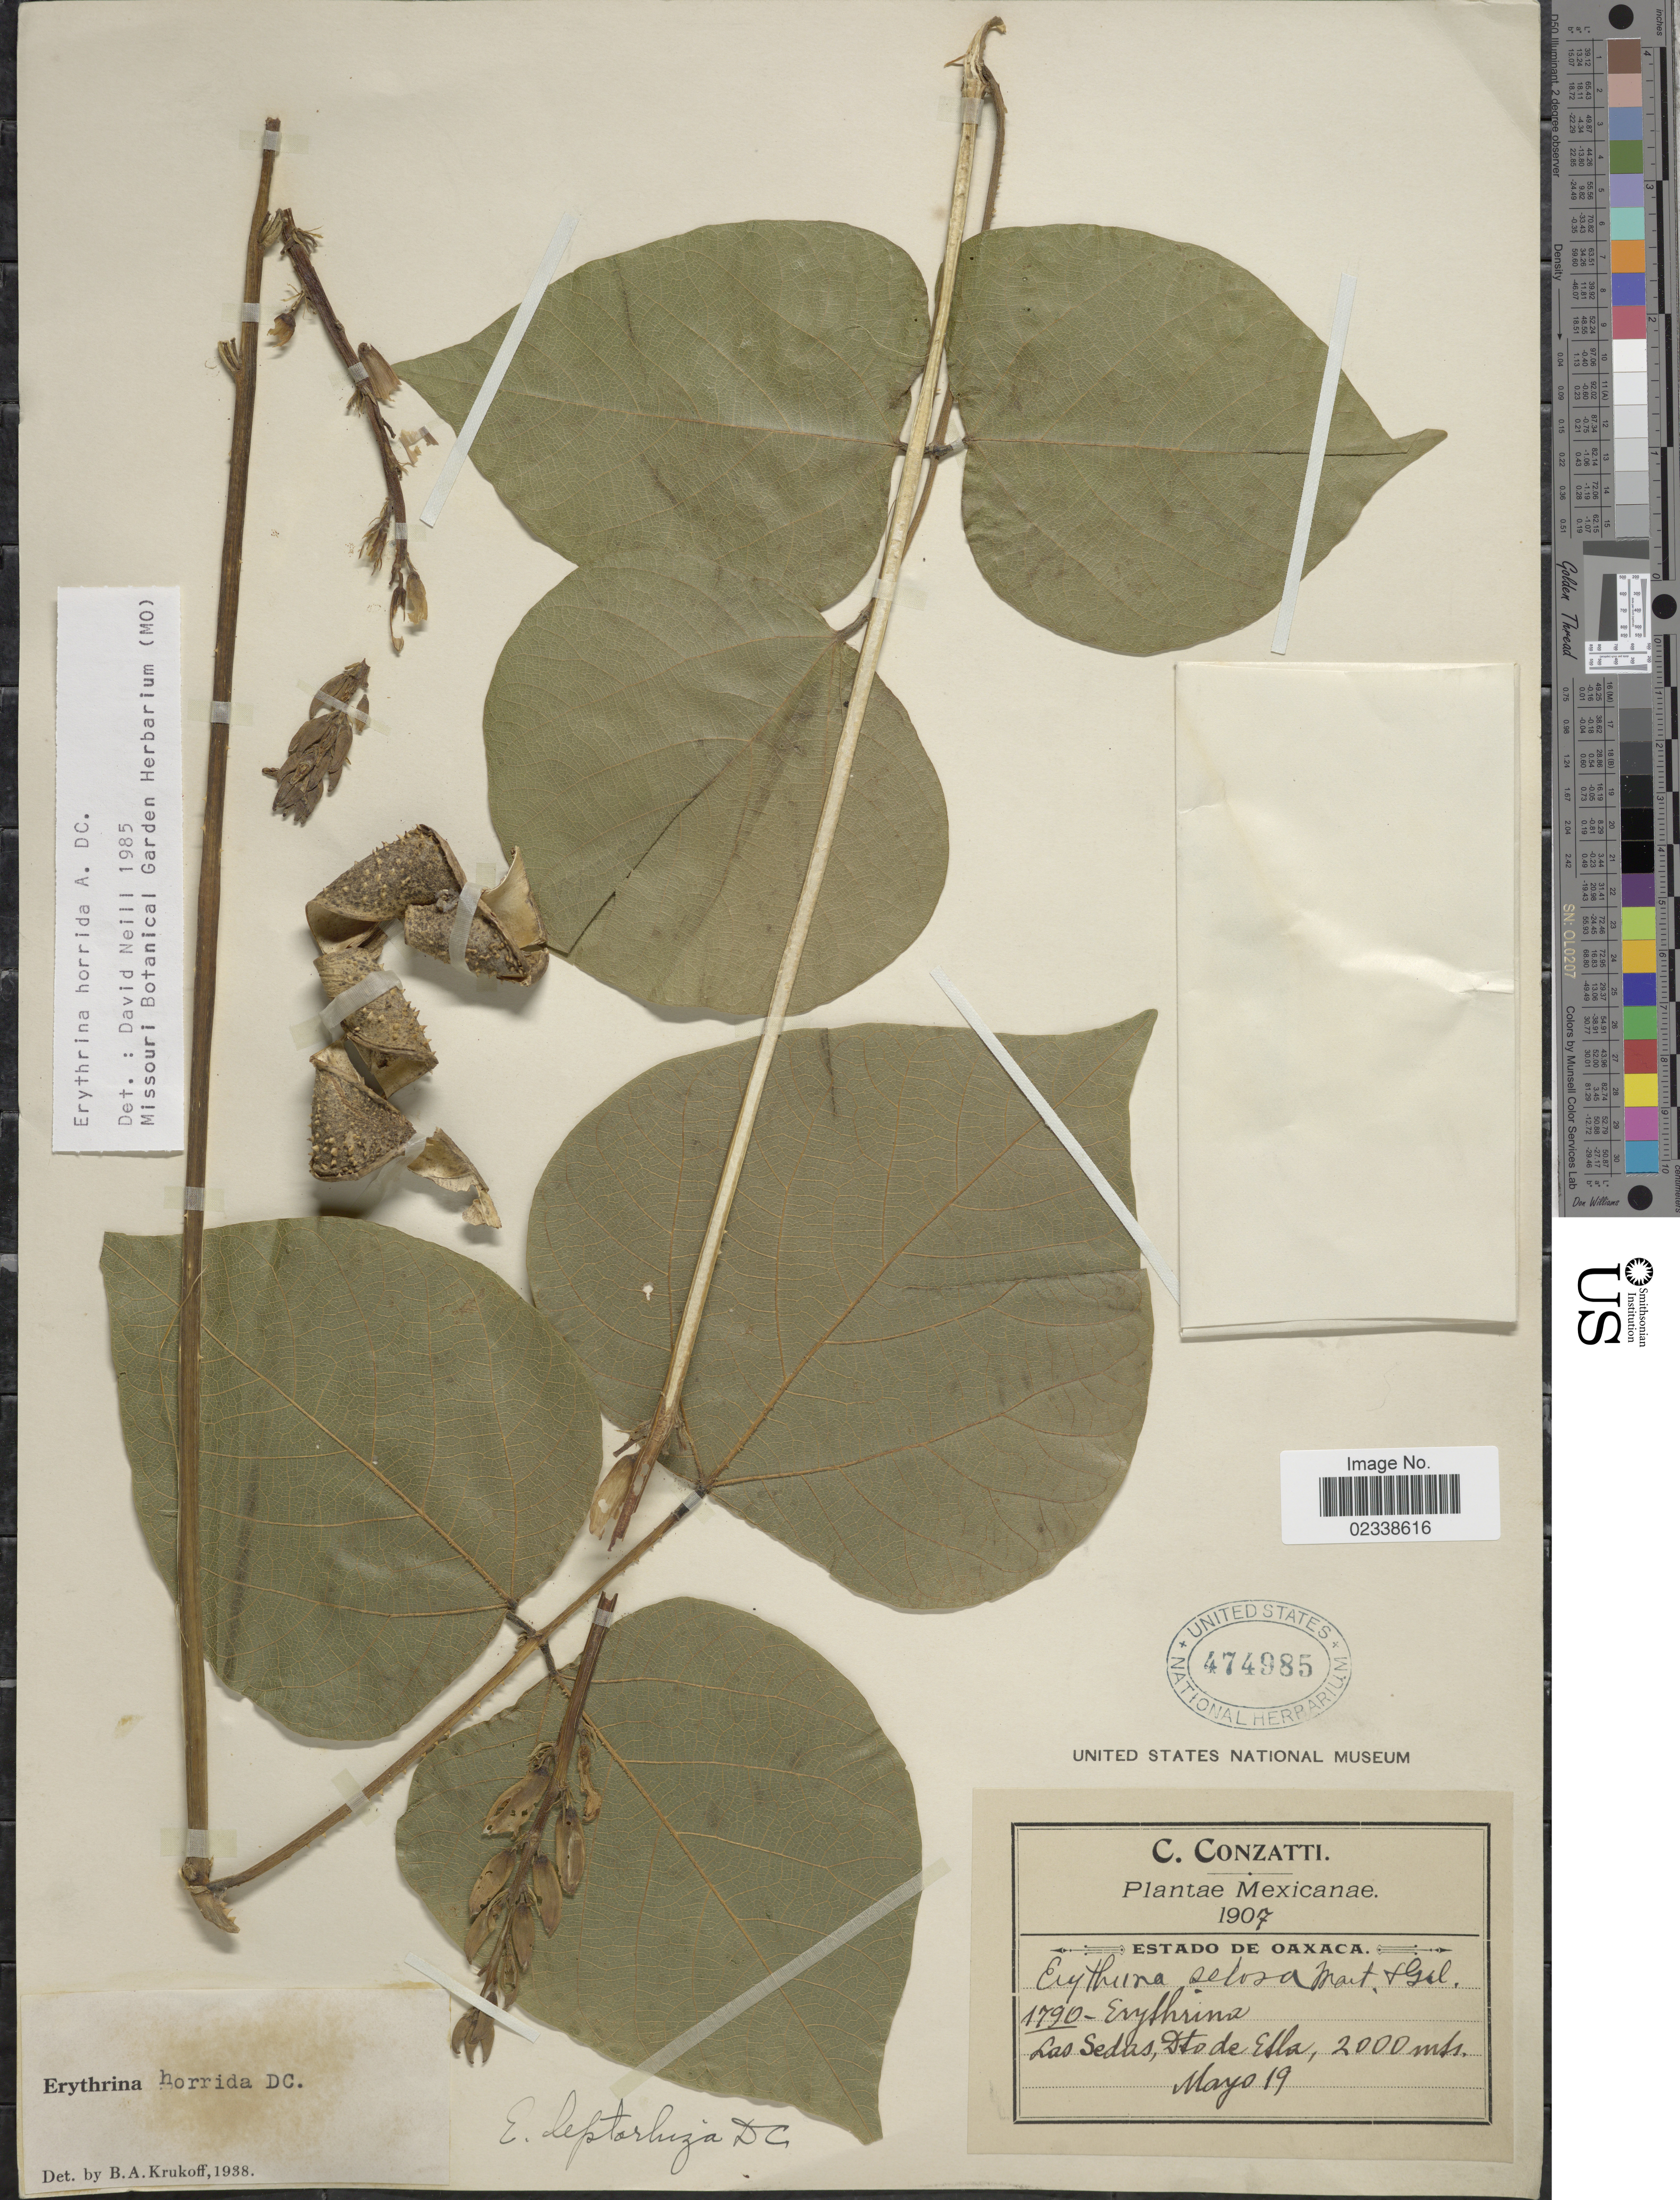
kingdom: Plantae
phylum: Tracheophyta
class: Magnoliopsida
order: Fabales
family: Fabaceae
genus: Erythrina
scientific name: Erythrina horrida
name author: DC.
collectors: C. Conzatti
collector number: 1790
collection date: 1907-05-19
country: Mexico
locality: Las Sedas, Dto de Esla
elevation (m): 2000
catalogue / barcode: US 474985